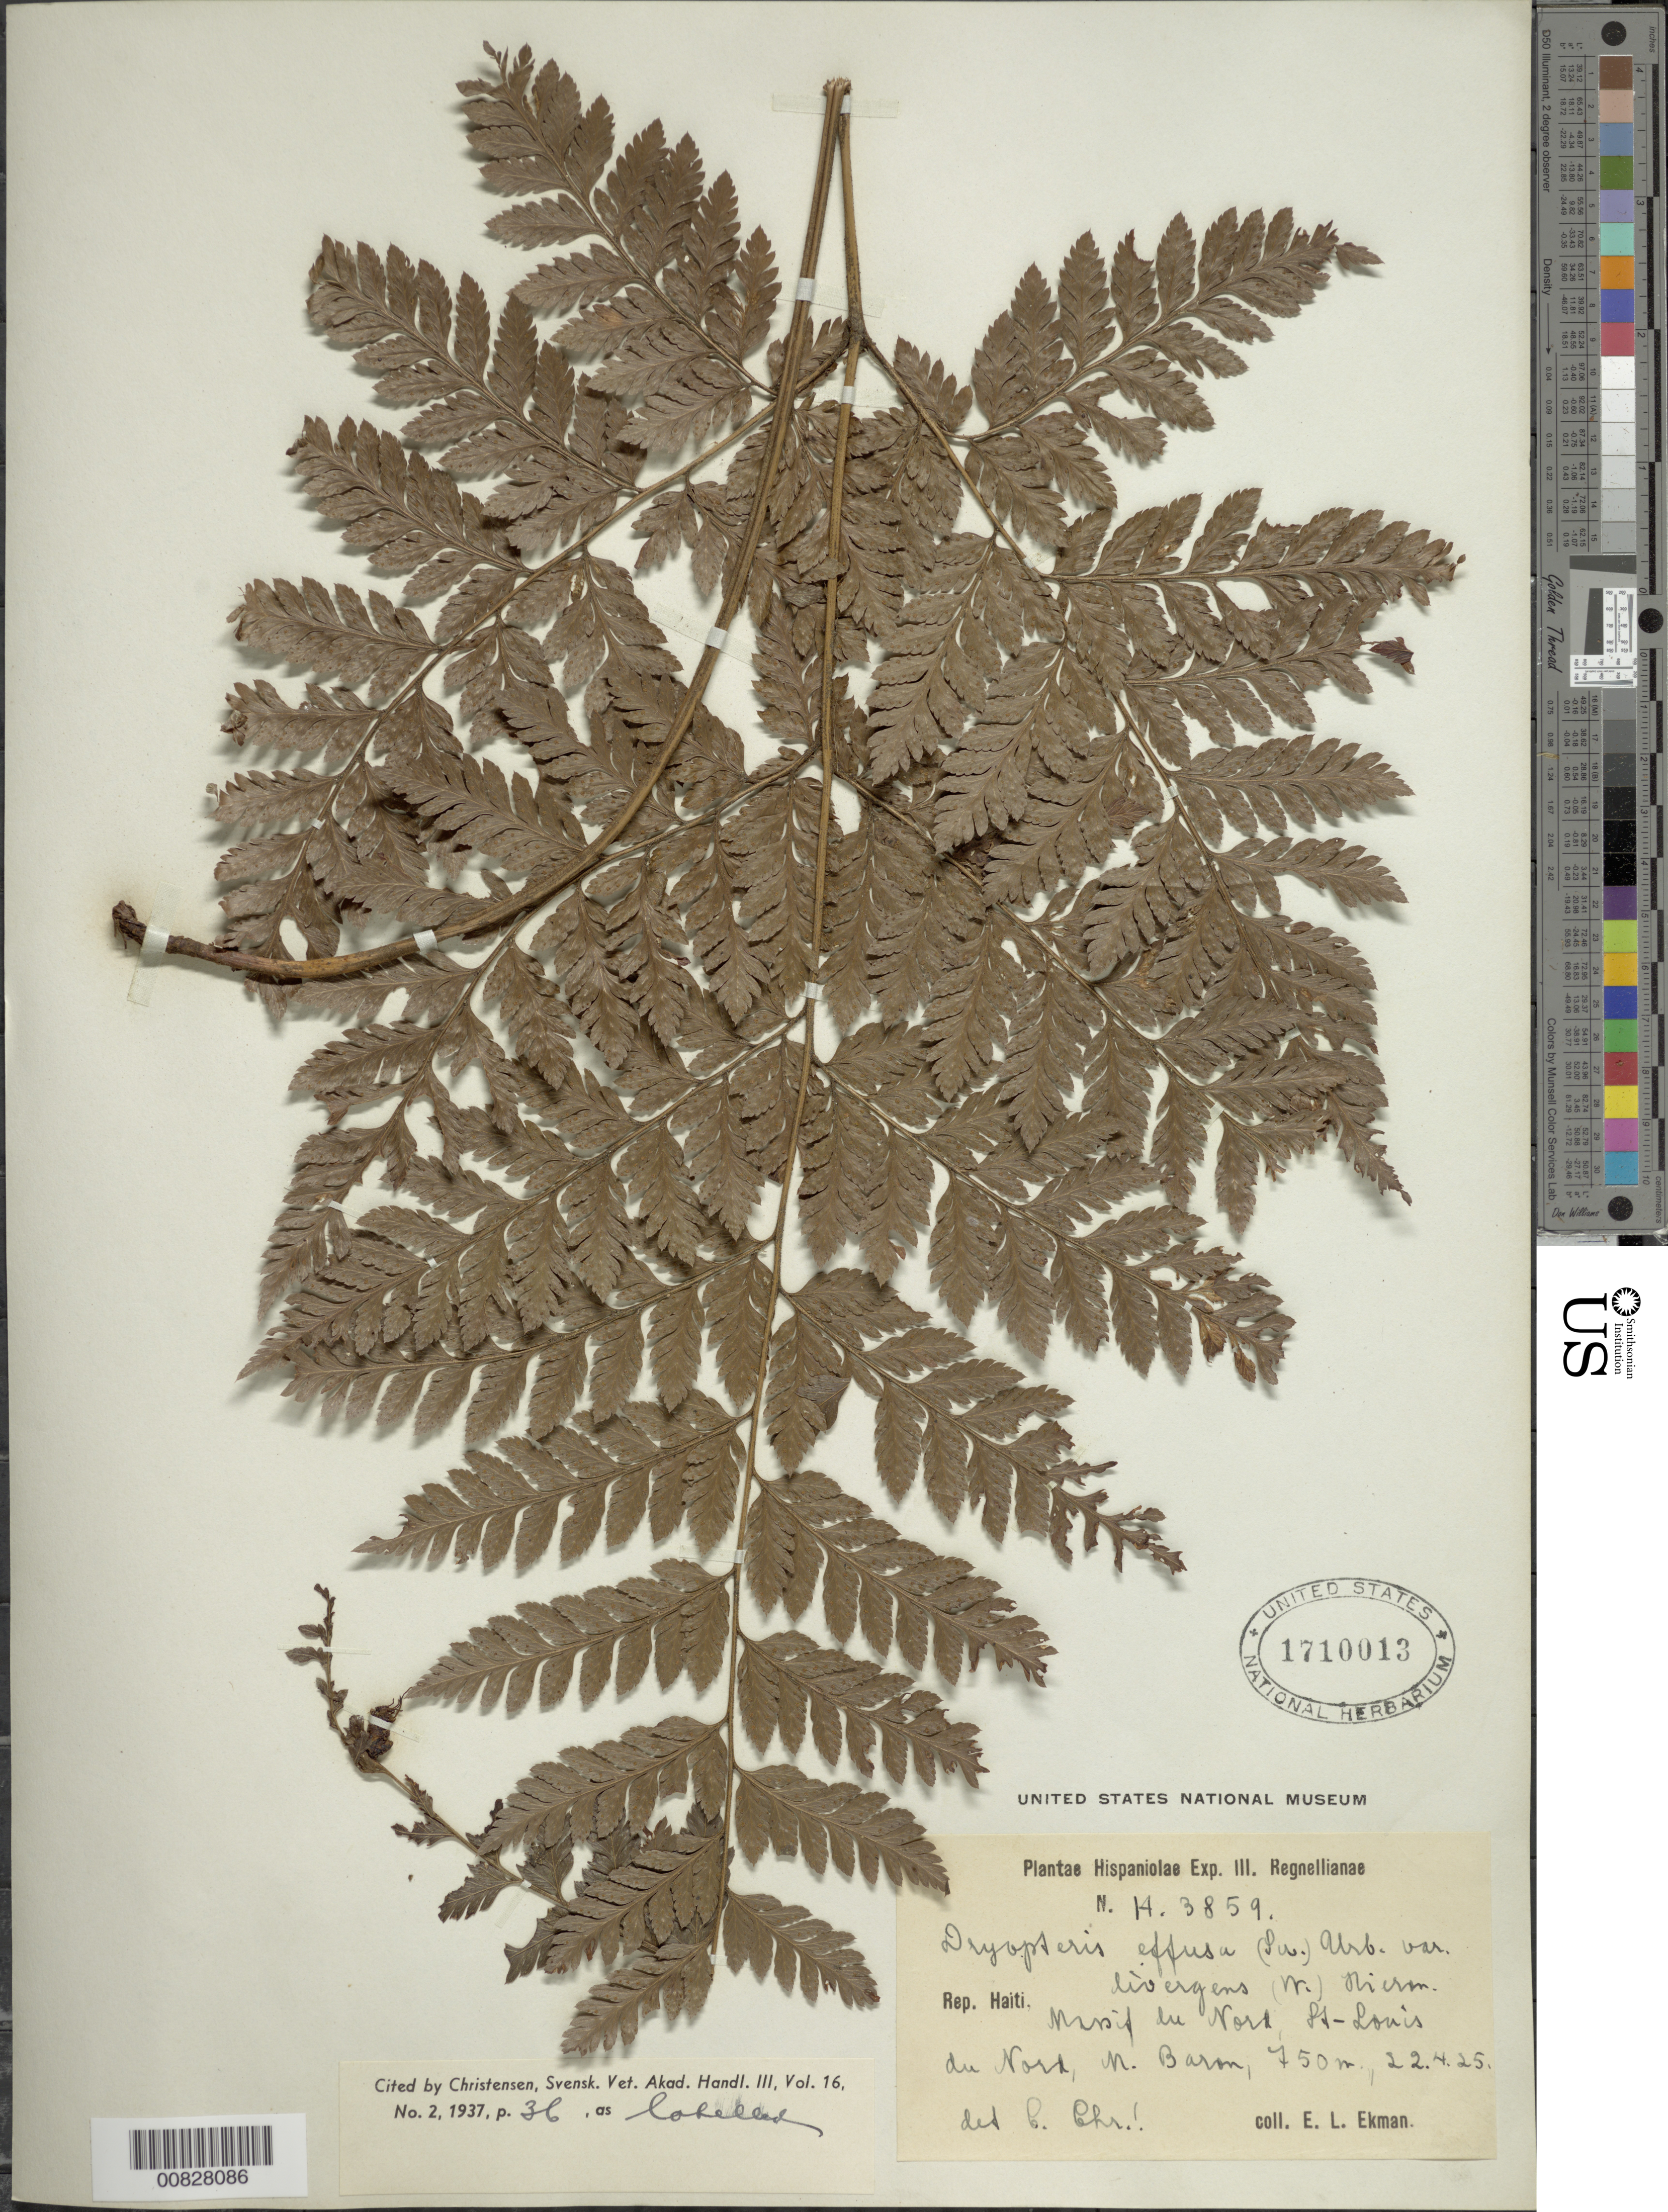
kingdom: Plantae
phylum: Tracheophyta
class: Polypodiopsida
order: Polypodiales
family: Dryopteridaceae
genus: Parapolystichum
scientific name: Parapolystichum effusum var. effusum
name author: (Sw.) Ching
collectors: E. L. Ekman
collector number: H 3859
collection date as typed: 22 Apr 1925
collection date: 1925-04-22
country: Haiti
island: Hispaniola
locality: Massif du Nord, St. Louis du Nord, M. Baron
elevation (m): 750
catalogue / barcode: US 1710013